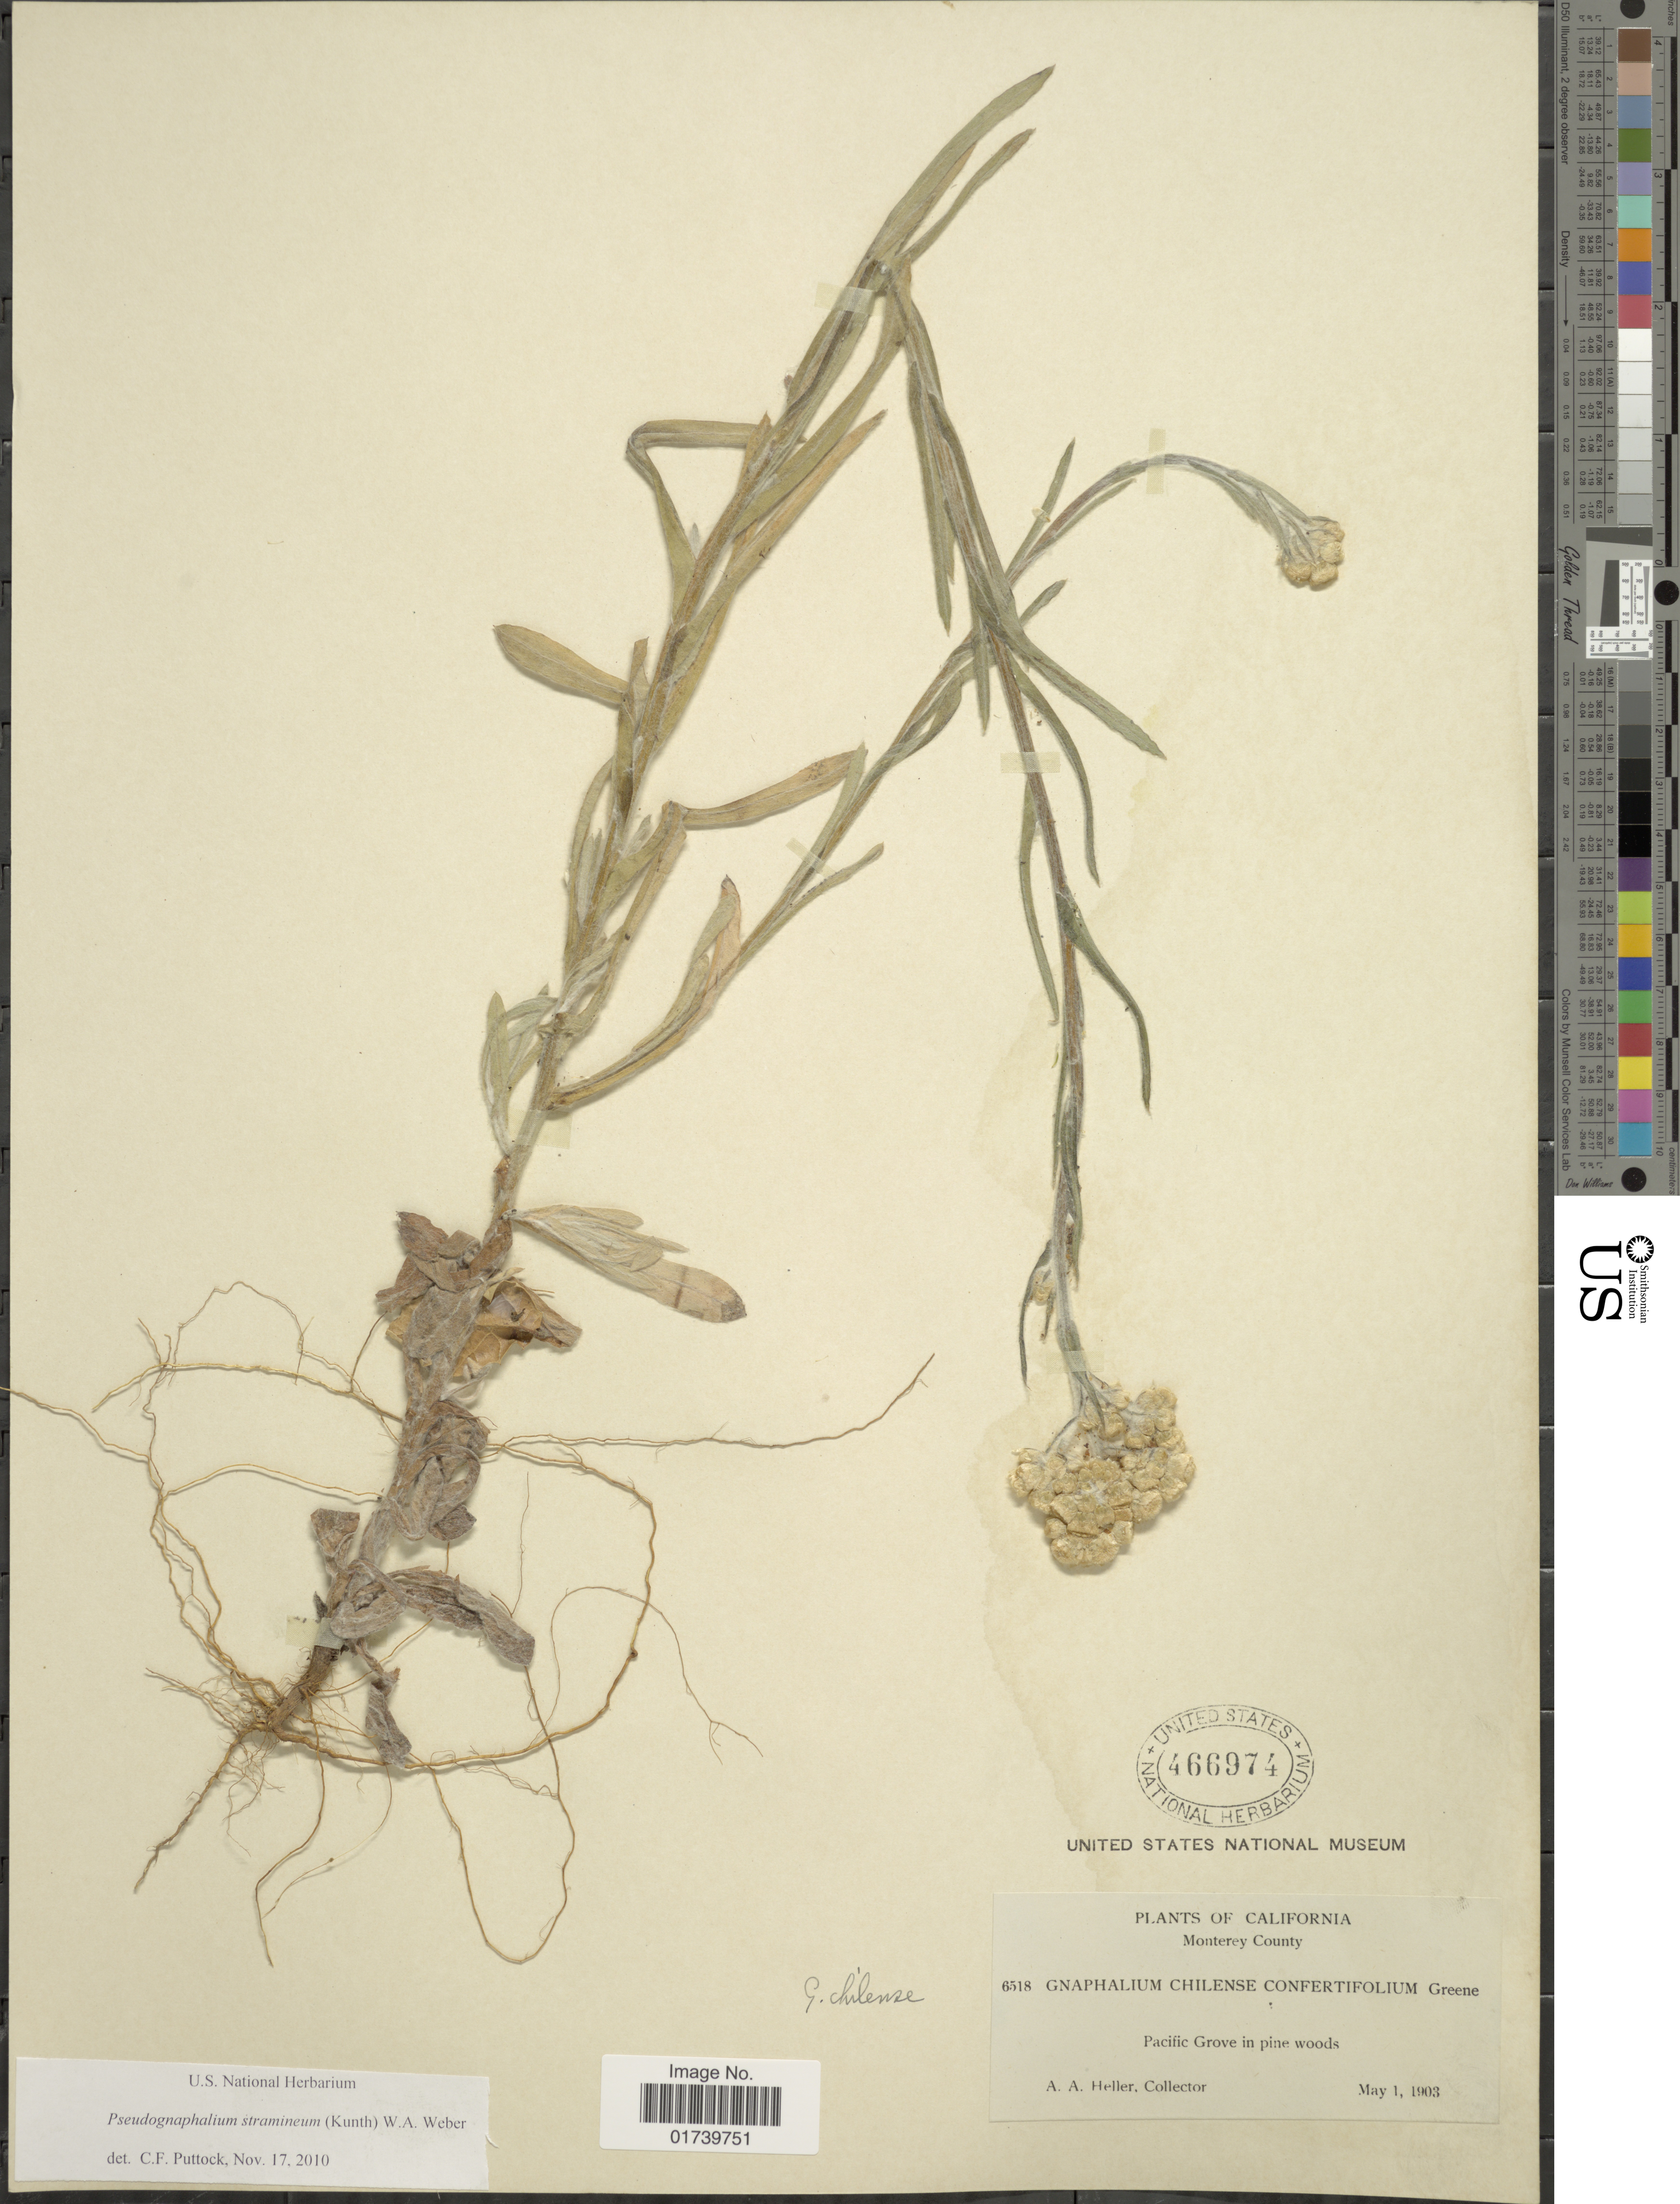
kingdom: Plantae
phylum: Tracheophyta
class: Magnoliopsida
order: Asterales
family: Asteraceae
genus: Pseudognaphalium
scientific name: Pseudognaphalium stramineum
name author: (Kunth) Anderb.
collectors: A. A. Heller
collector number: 6518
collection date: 1903-05-01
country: United States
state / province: California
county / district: Monterey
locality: Monterey County. Pacific Grove in pine woods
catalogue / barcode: US 466974